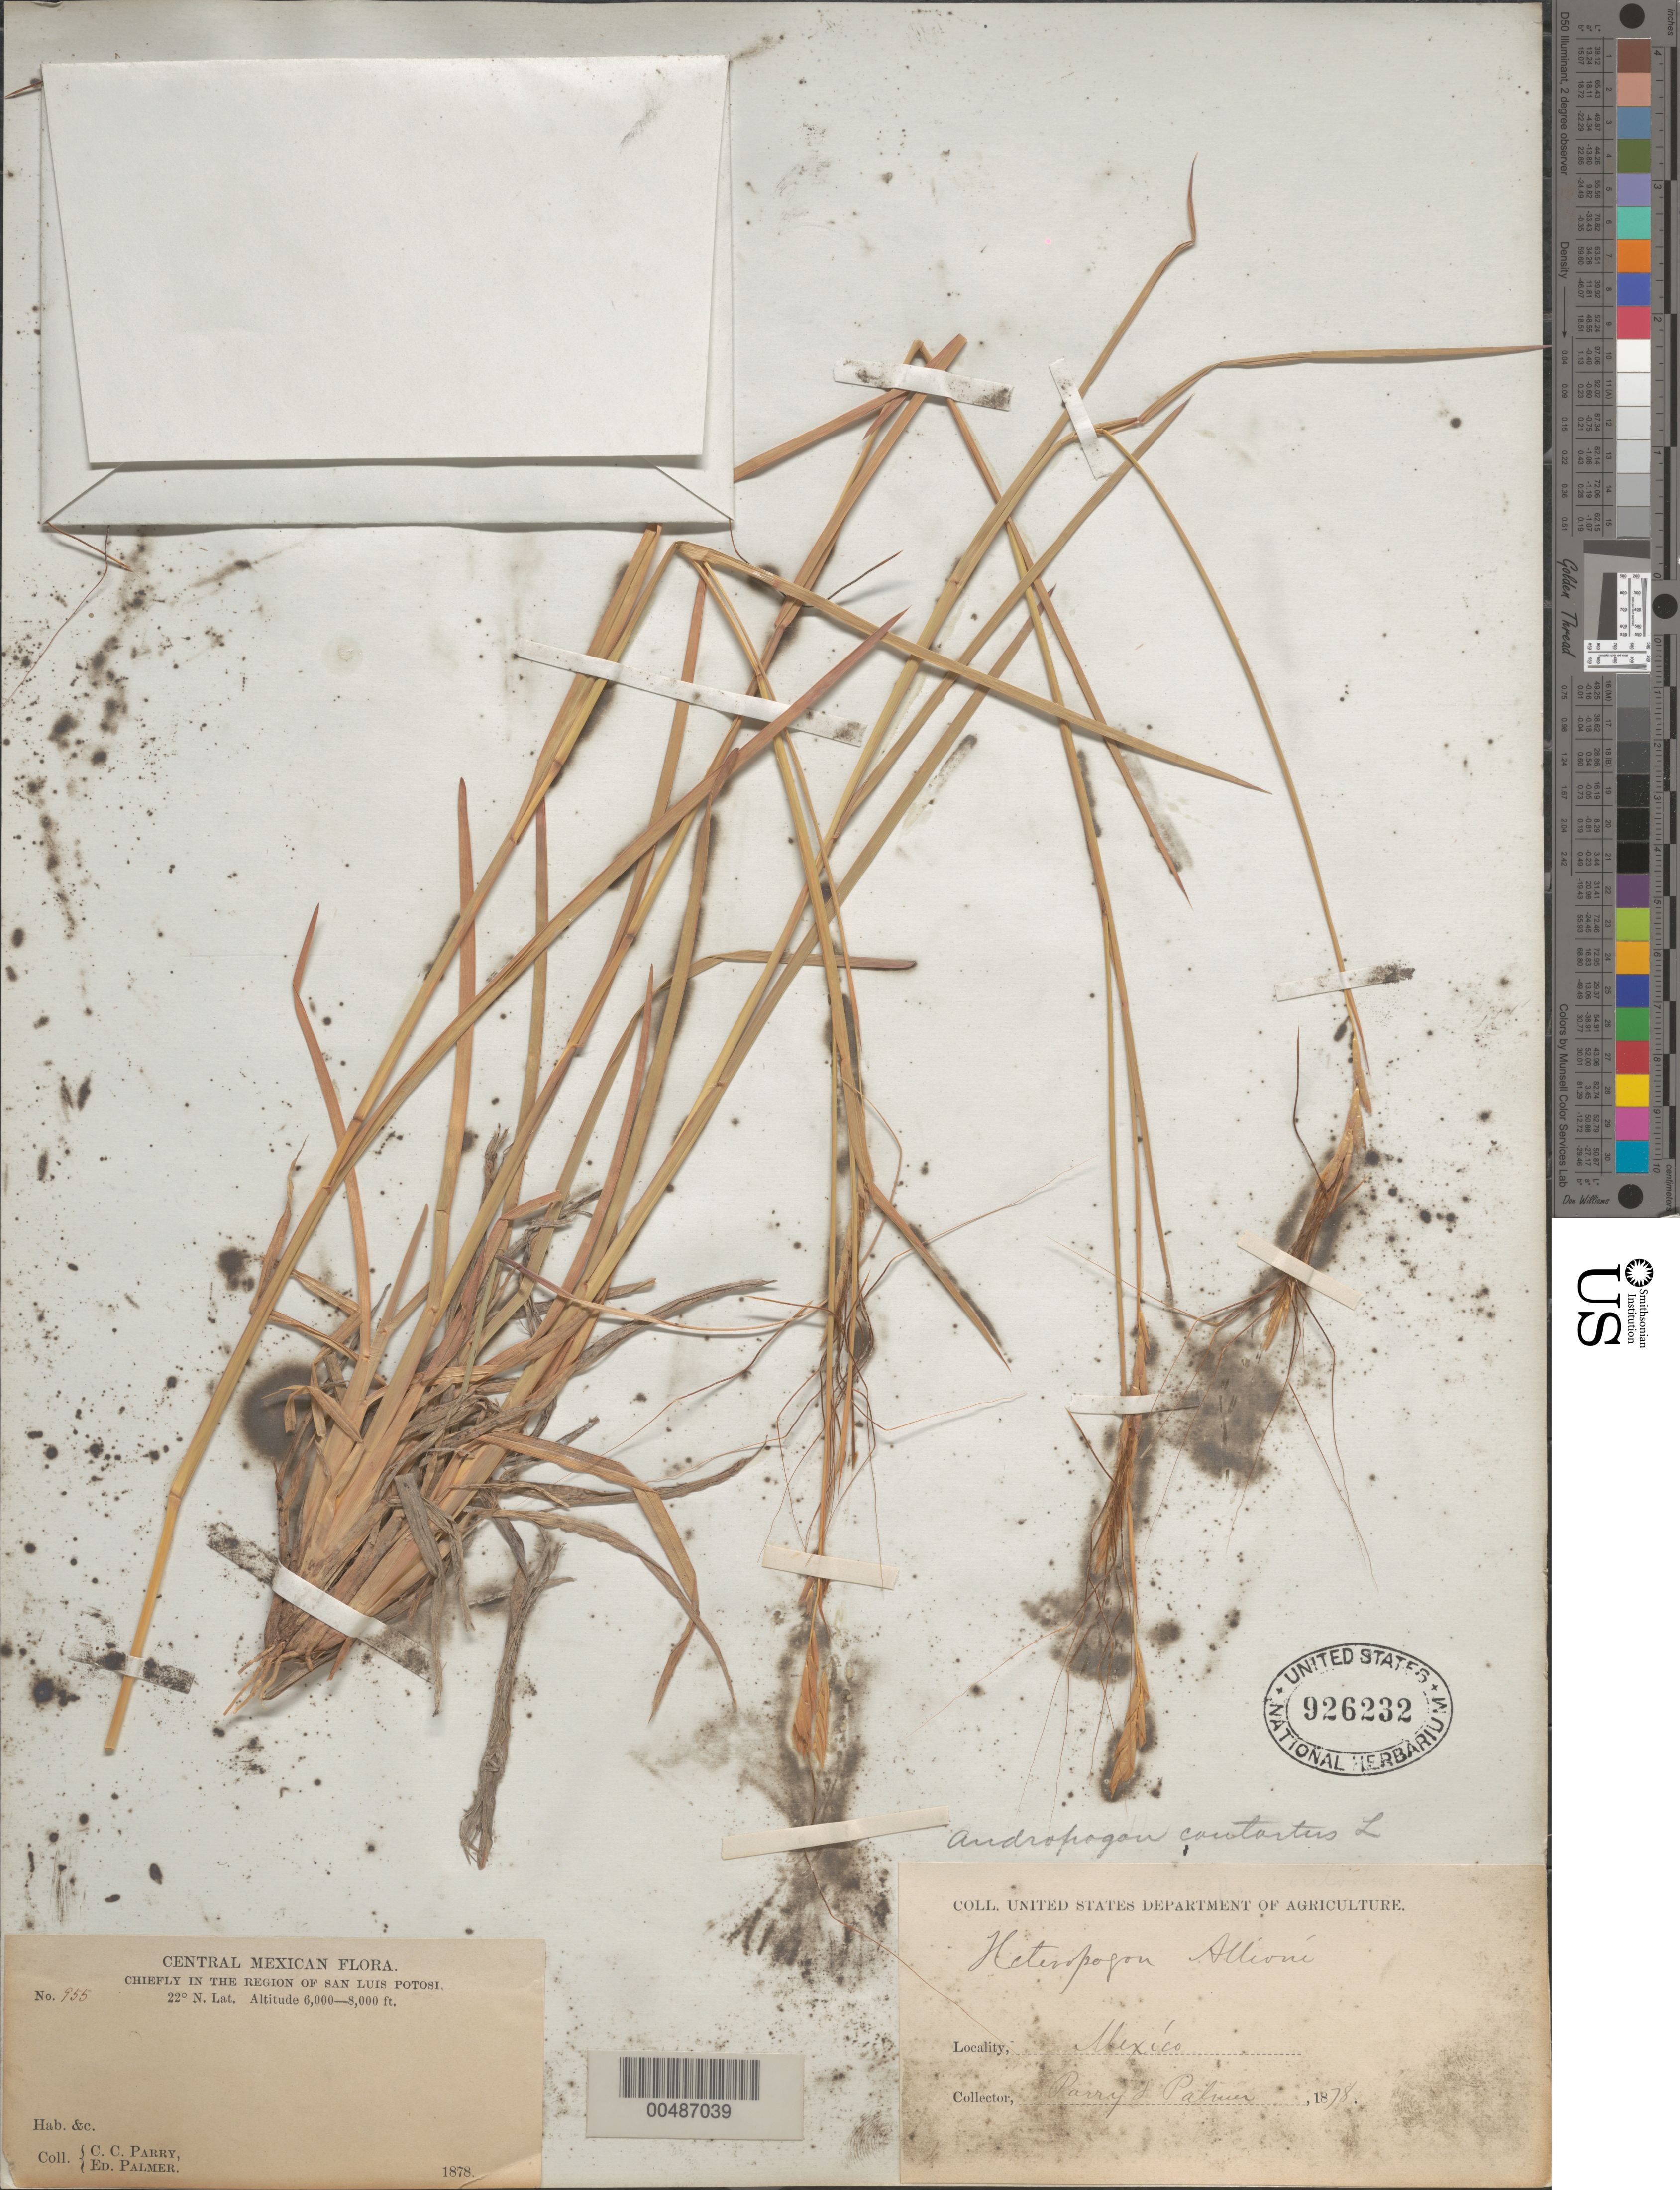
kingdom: Plantae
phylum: Tracheophyta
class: Liliopsida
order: Poales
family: Poaceae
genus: Heteropogon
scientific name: Heteropogon contortus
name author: (L.) P. Beauv. ex Roem. & Schult.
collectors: C. C. Parry & E. Palmer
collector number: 955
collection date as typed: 1878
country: Mexico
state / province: San Luis Potosi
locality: Central Mexico (lat/long recorded as: lat=22:0:0:N long=:::W)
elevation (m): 1829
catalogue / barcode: US 926232